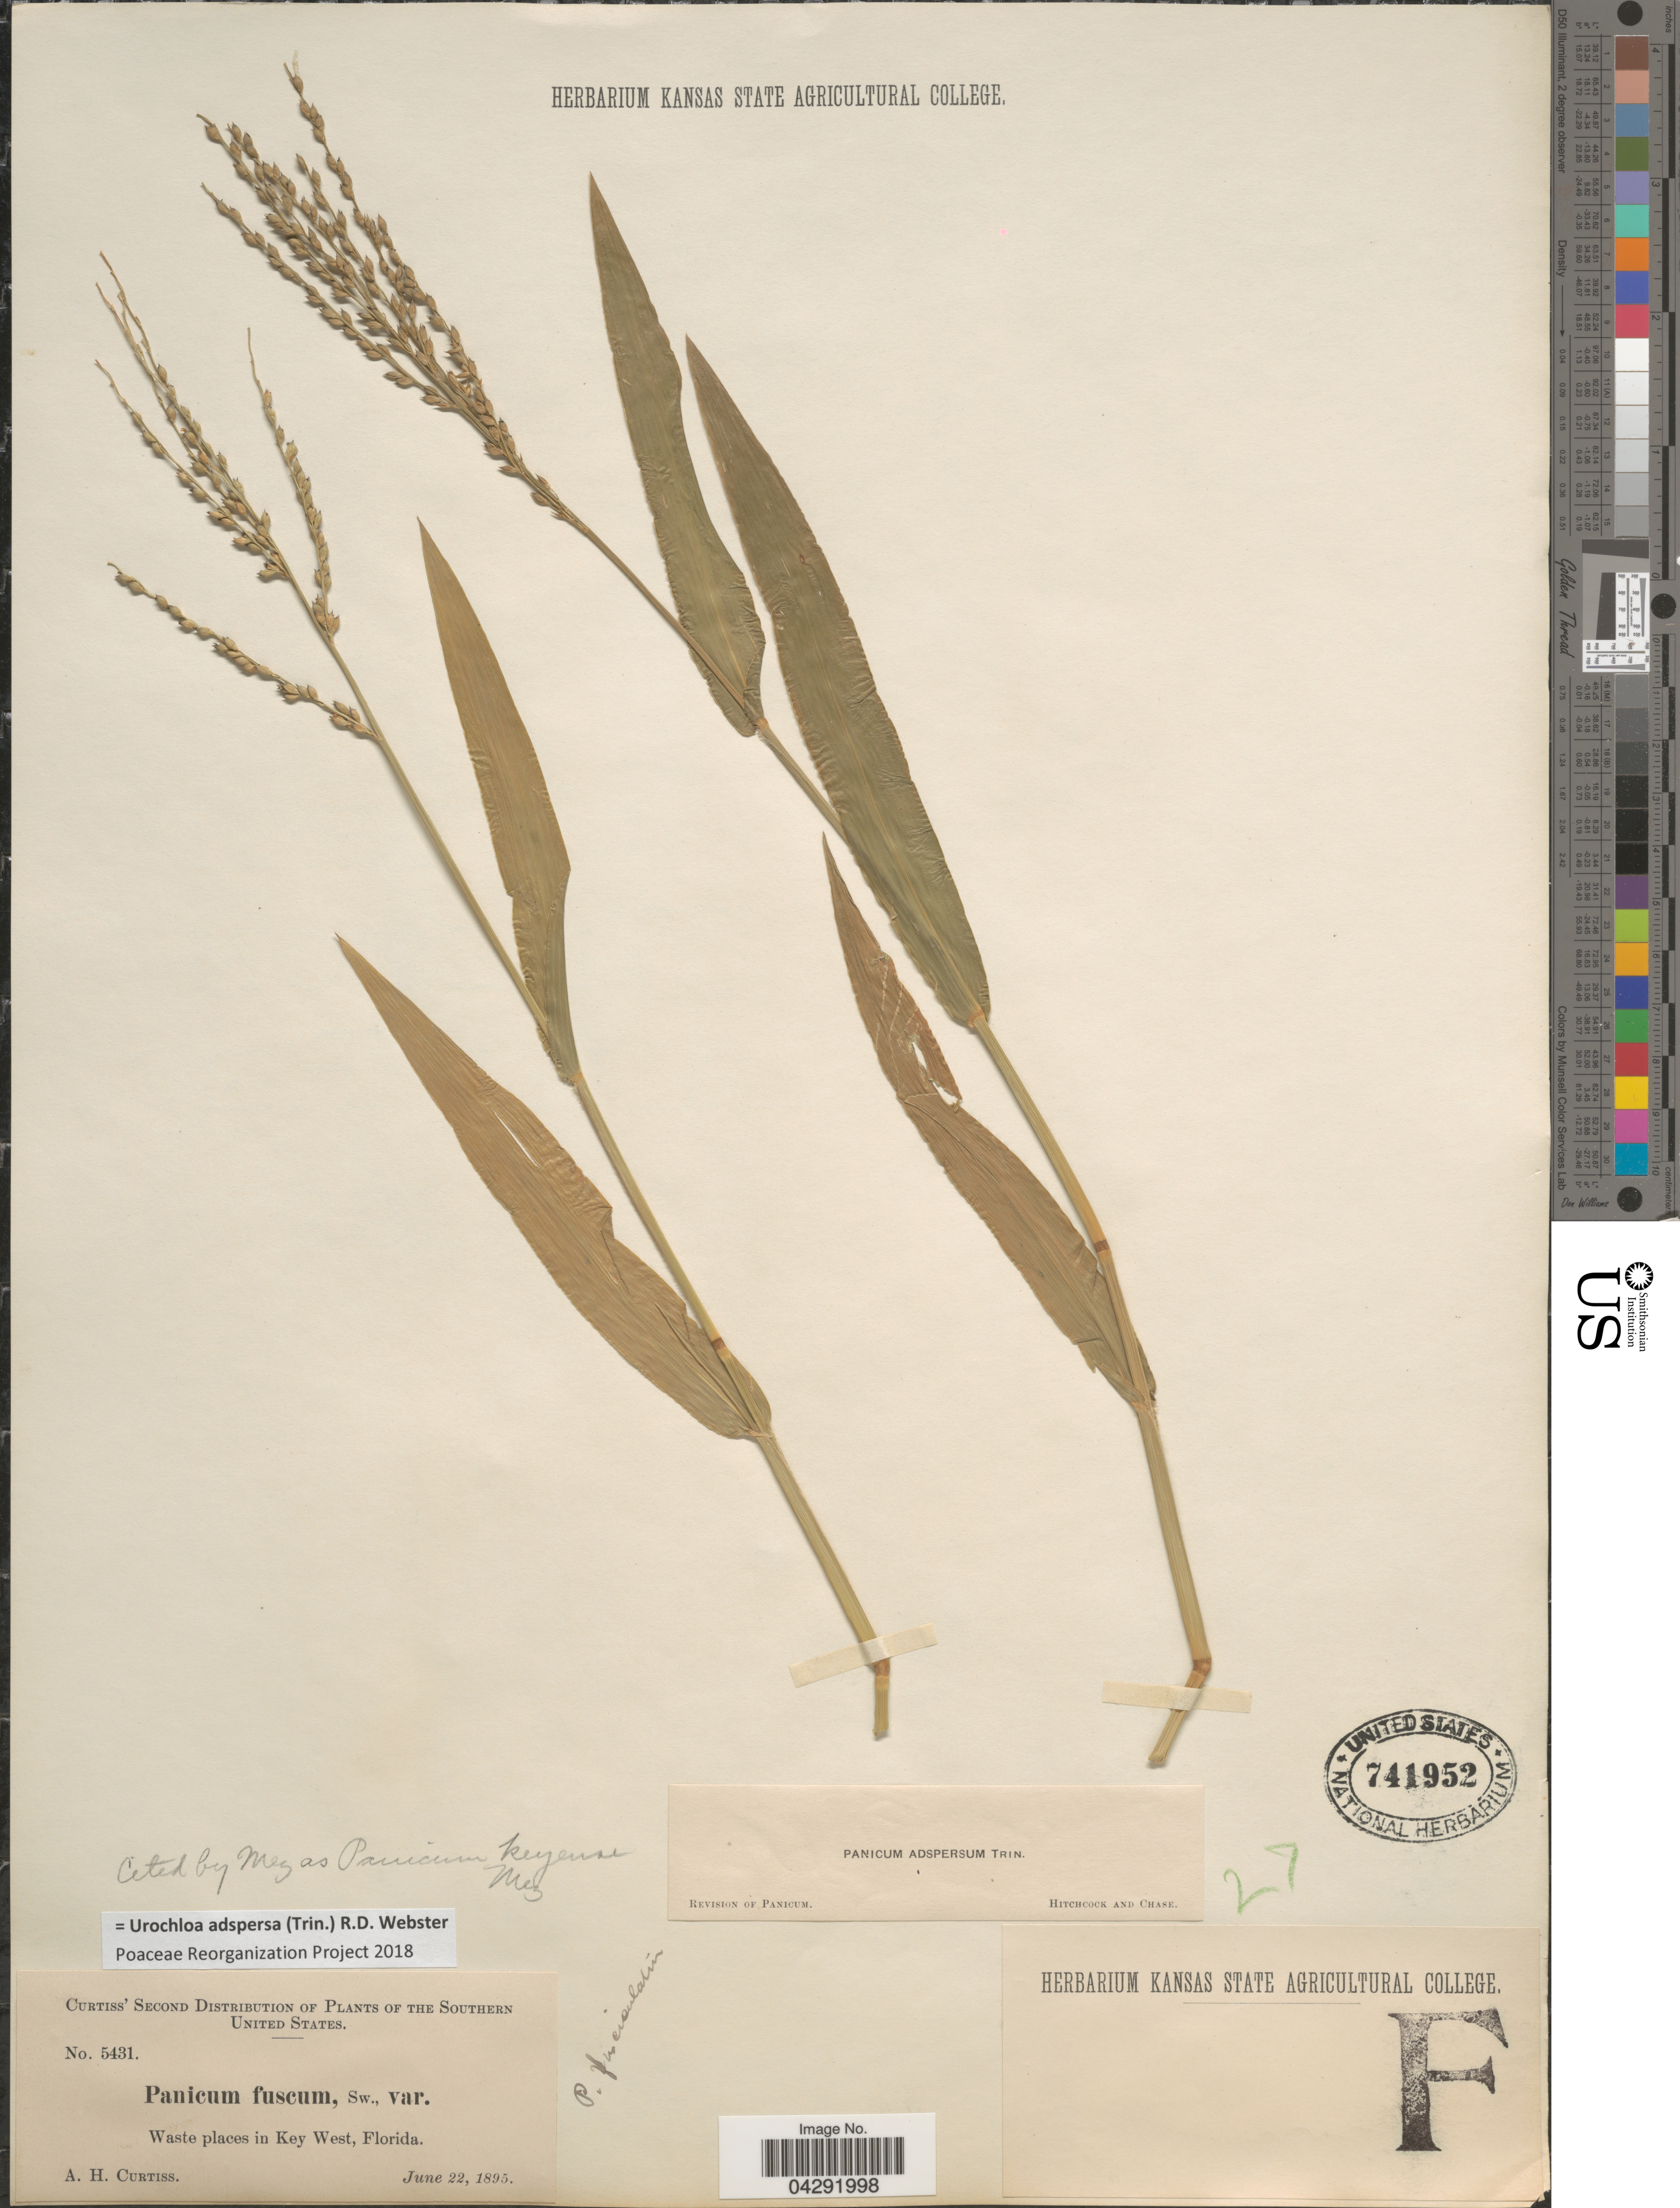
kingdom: Plantae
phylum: Tracheophyta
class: Liliopsida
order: Poales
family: Poaceae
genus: Urochloa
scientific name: Urochloa adspersa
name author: (Trin.) R.D. Webster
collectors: A. H. Curtiss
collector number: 5431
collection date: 1895-06-22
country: United States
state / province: Florida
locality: The Southern United States. Waste places in Key West.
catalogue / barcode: US 741952